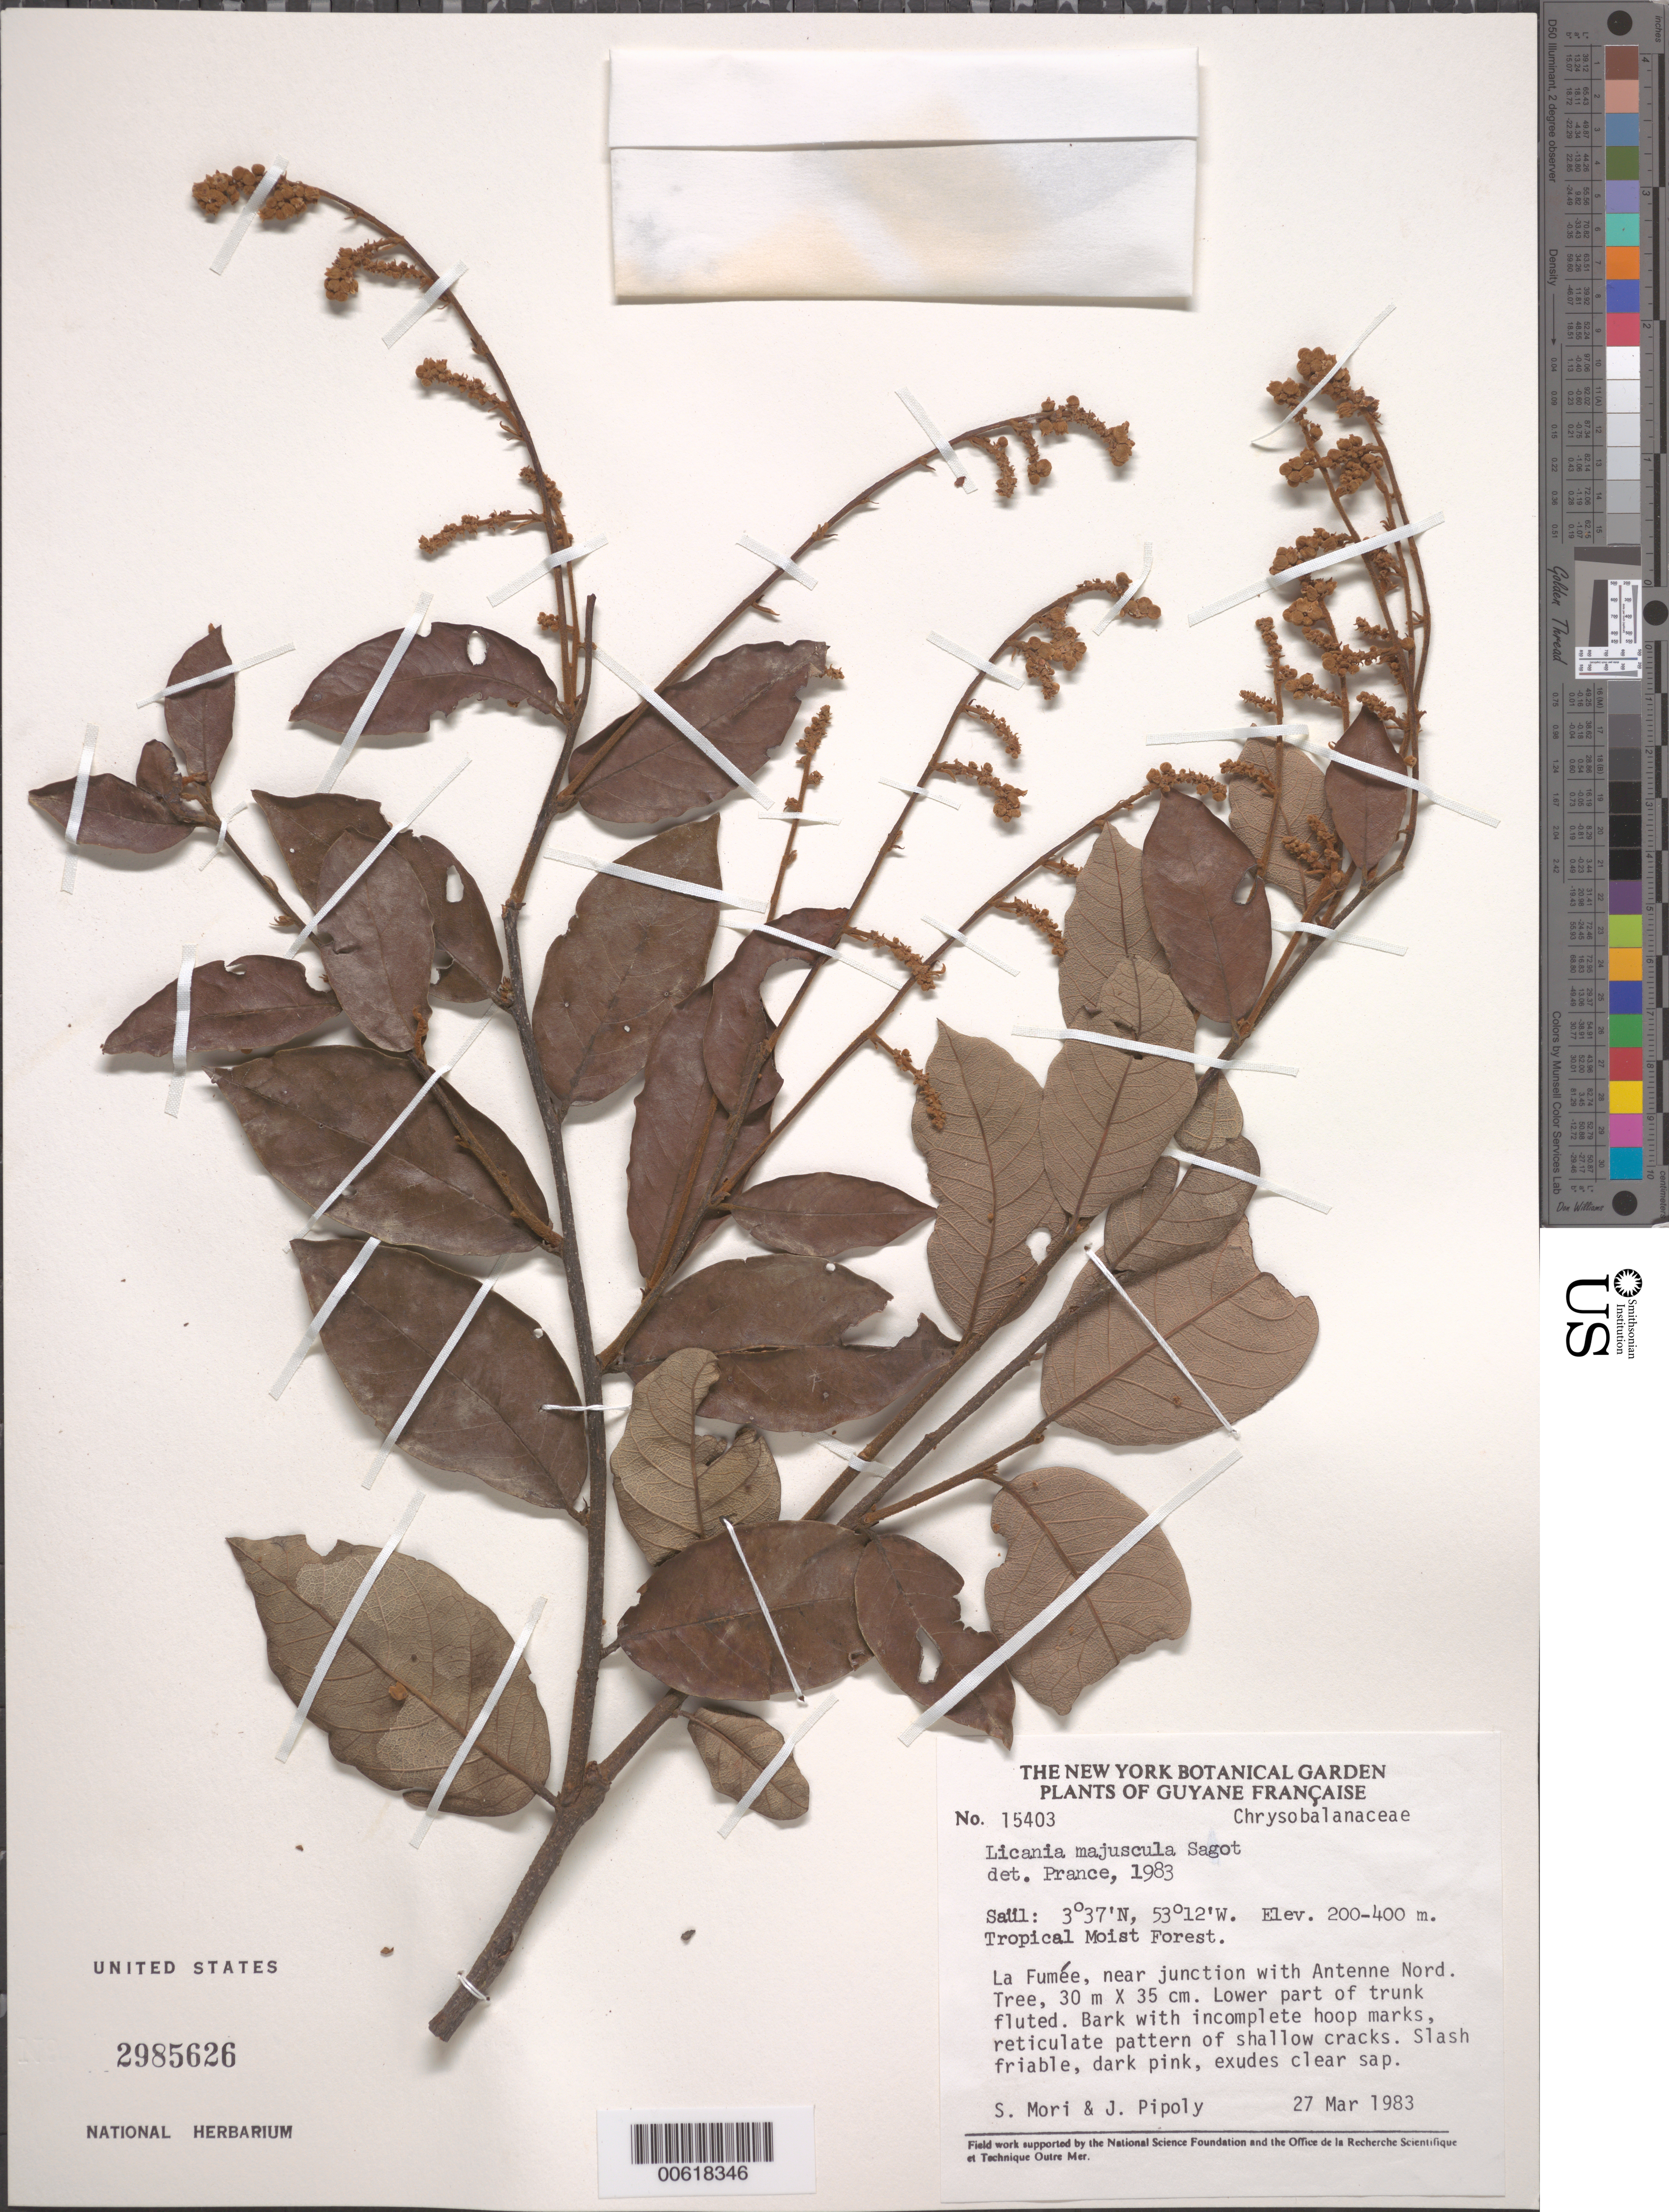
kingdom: Plantae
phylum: Tracheophyta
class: Magnoliopsida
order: Malpighiales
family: Chrysobalanaceae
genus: Licania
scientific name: Licania majuscula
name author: Sagot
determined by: Prance, G. T.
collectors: S. Mori & J. J. Pipoly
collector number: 15403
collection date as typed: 27-Mar-83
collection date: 1983-03-27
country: French Guiana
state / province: Saint-Laurent-du-Maroni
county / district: Saül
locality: Saül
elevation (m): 200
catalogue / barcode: US 2985626